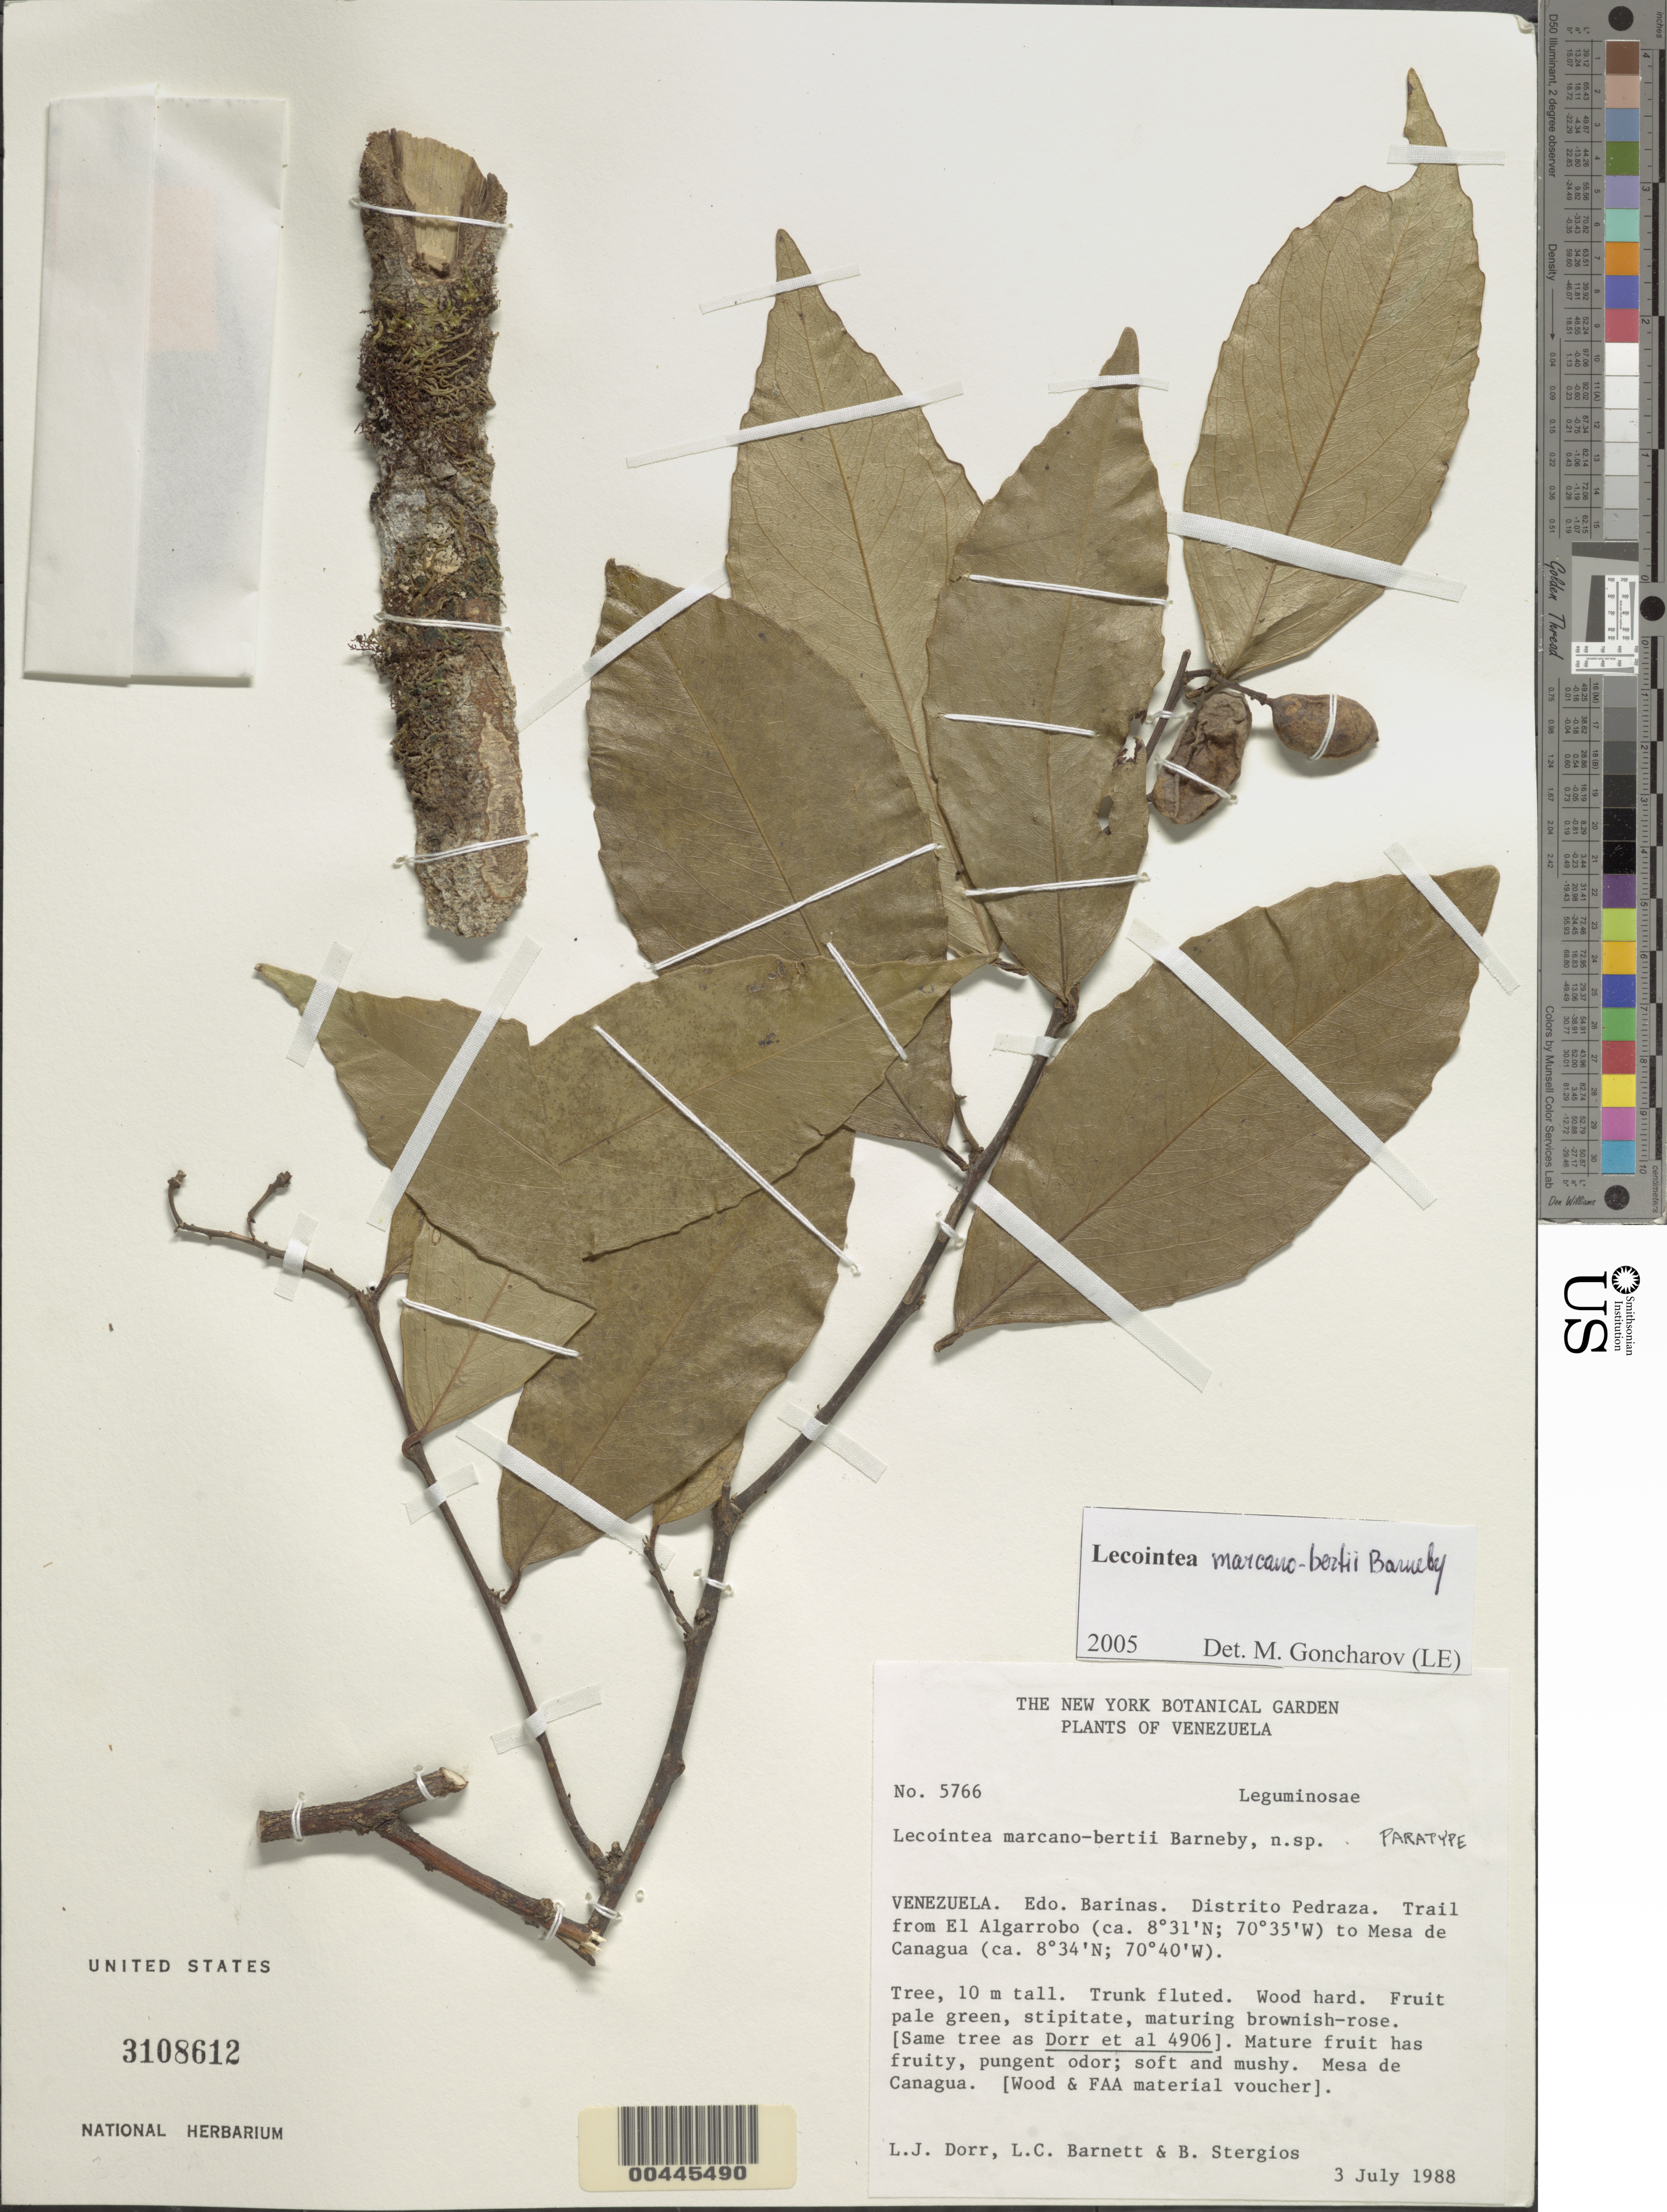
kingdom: Plantae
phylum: Tracheophyta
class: Magnoliopsida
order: Fabales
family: Fabaceae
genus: Lecointea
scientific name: Lecointea marcano-bertii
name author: Barneby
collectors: L. J. Dorr, L. C. Barnett & B. G. Stergios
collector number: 5766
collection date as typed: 03 Jul 1988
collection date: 1988-07-03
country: Venezuela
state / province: Barinas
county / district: Pedraza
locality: Trail from el Algarrobo to Mesa de Canagua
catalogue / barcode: US 3108612